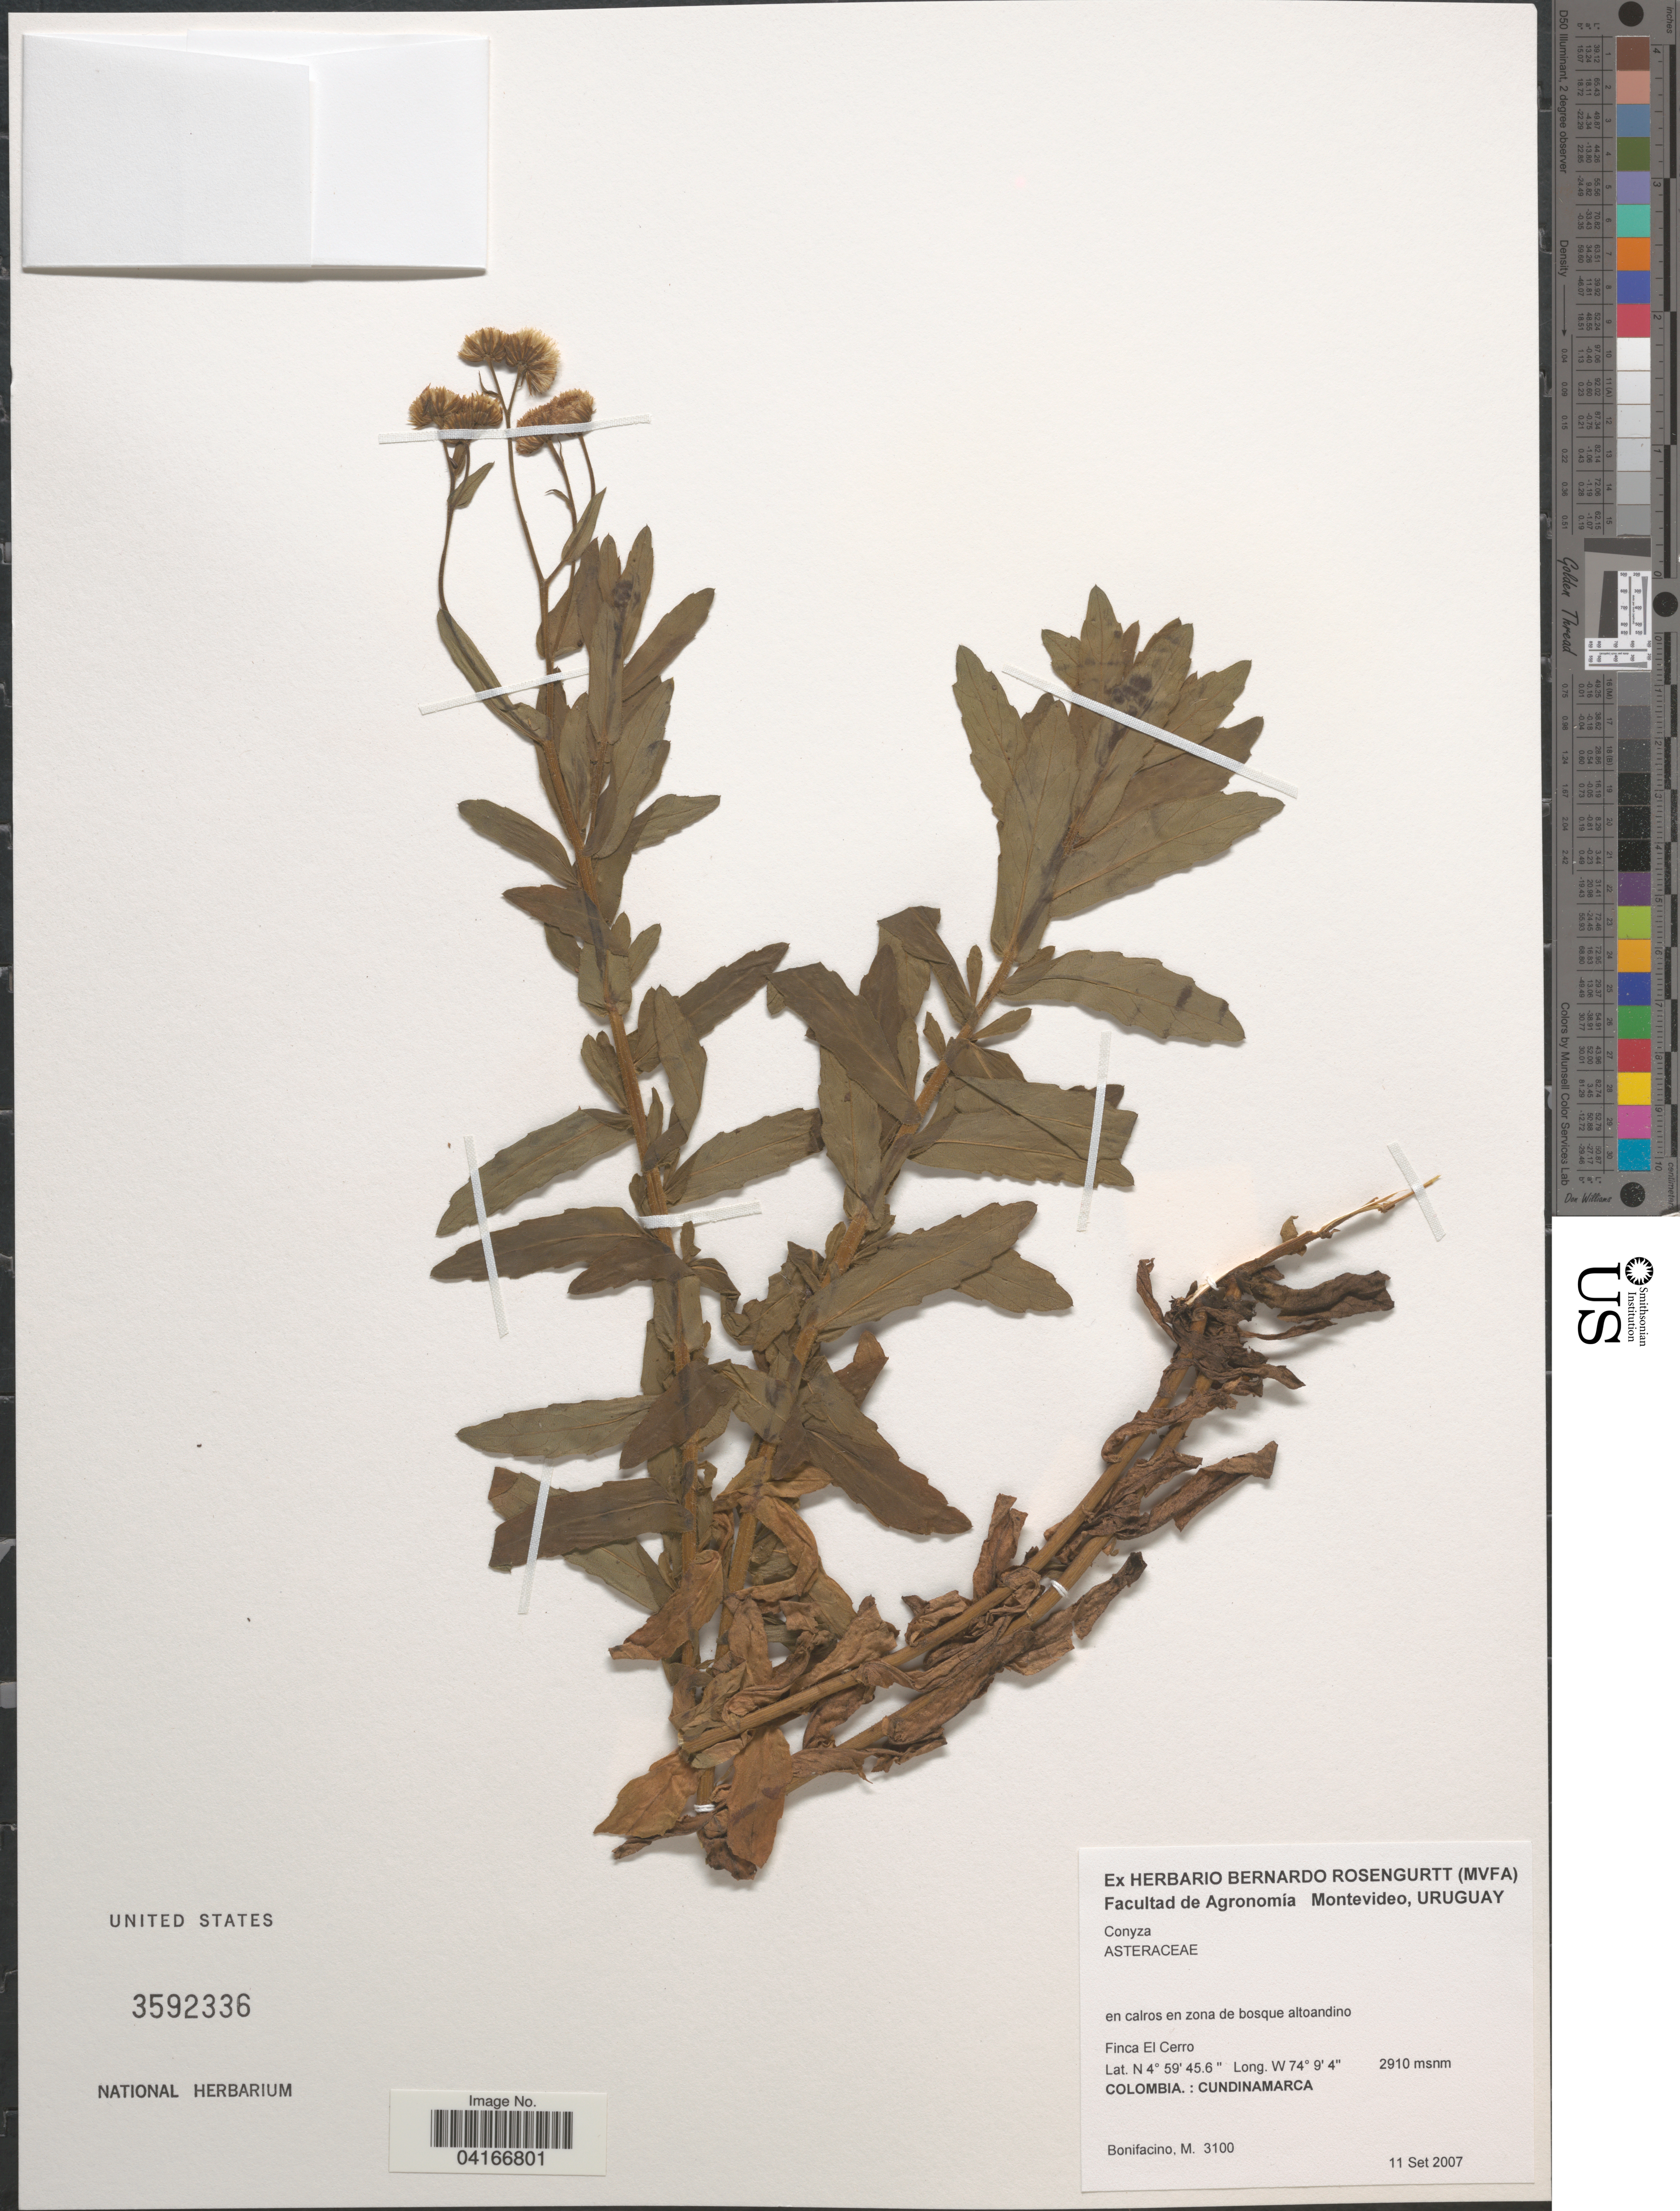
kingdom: Plantae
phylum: Tracheophyta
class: Magnoliopsida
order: Asterales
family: Asteraceae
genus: Conyza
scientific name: Conyza sp.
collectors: M. Bonifacino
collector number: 3100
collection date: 2007-09-11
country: Colombia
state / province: Cundinamarca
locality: Finca El Cerro.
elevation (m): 2910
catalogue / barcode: US 3592336